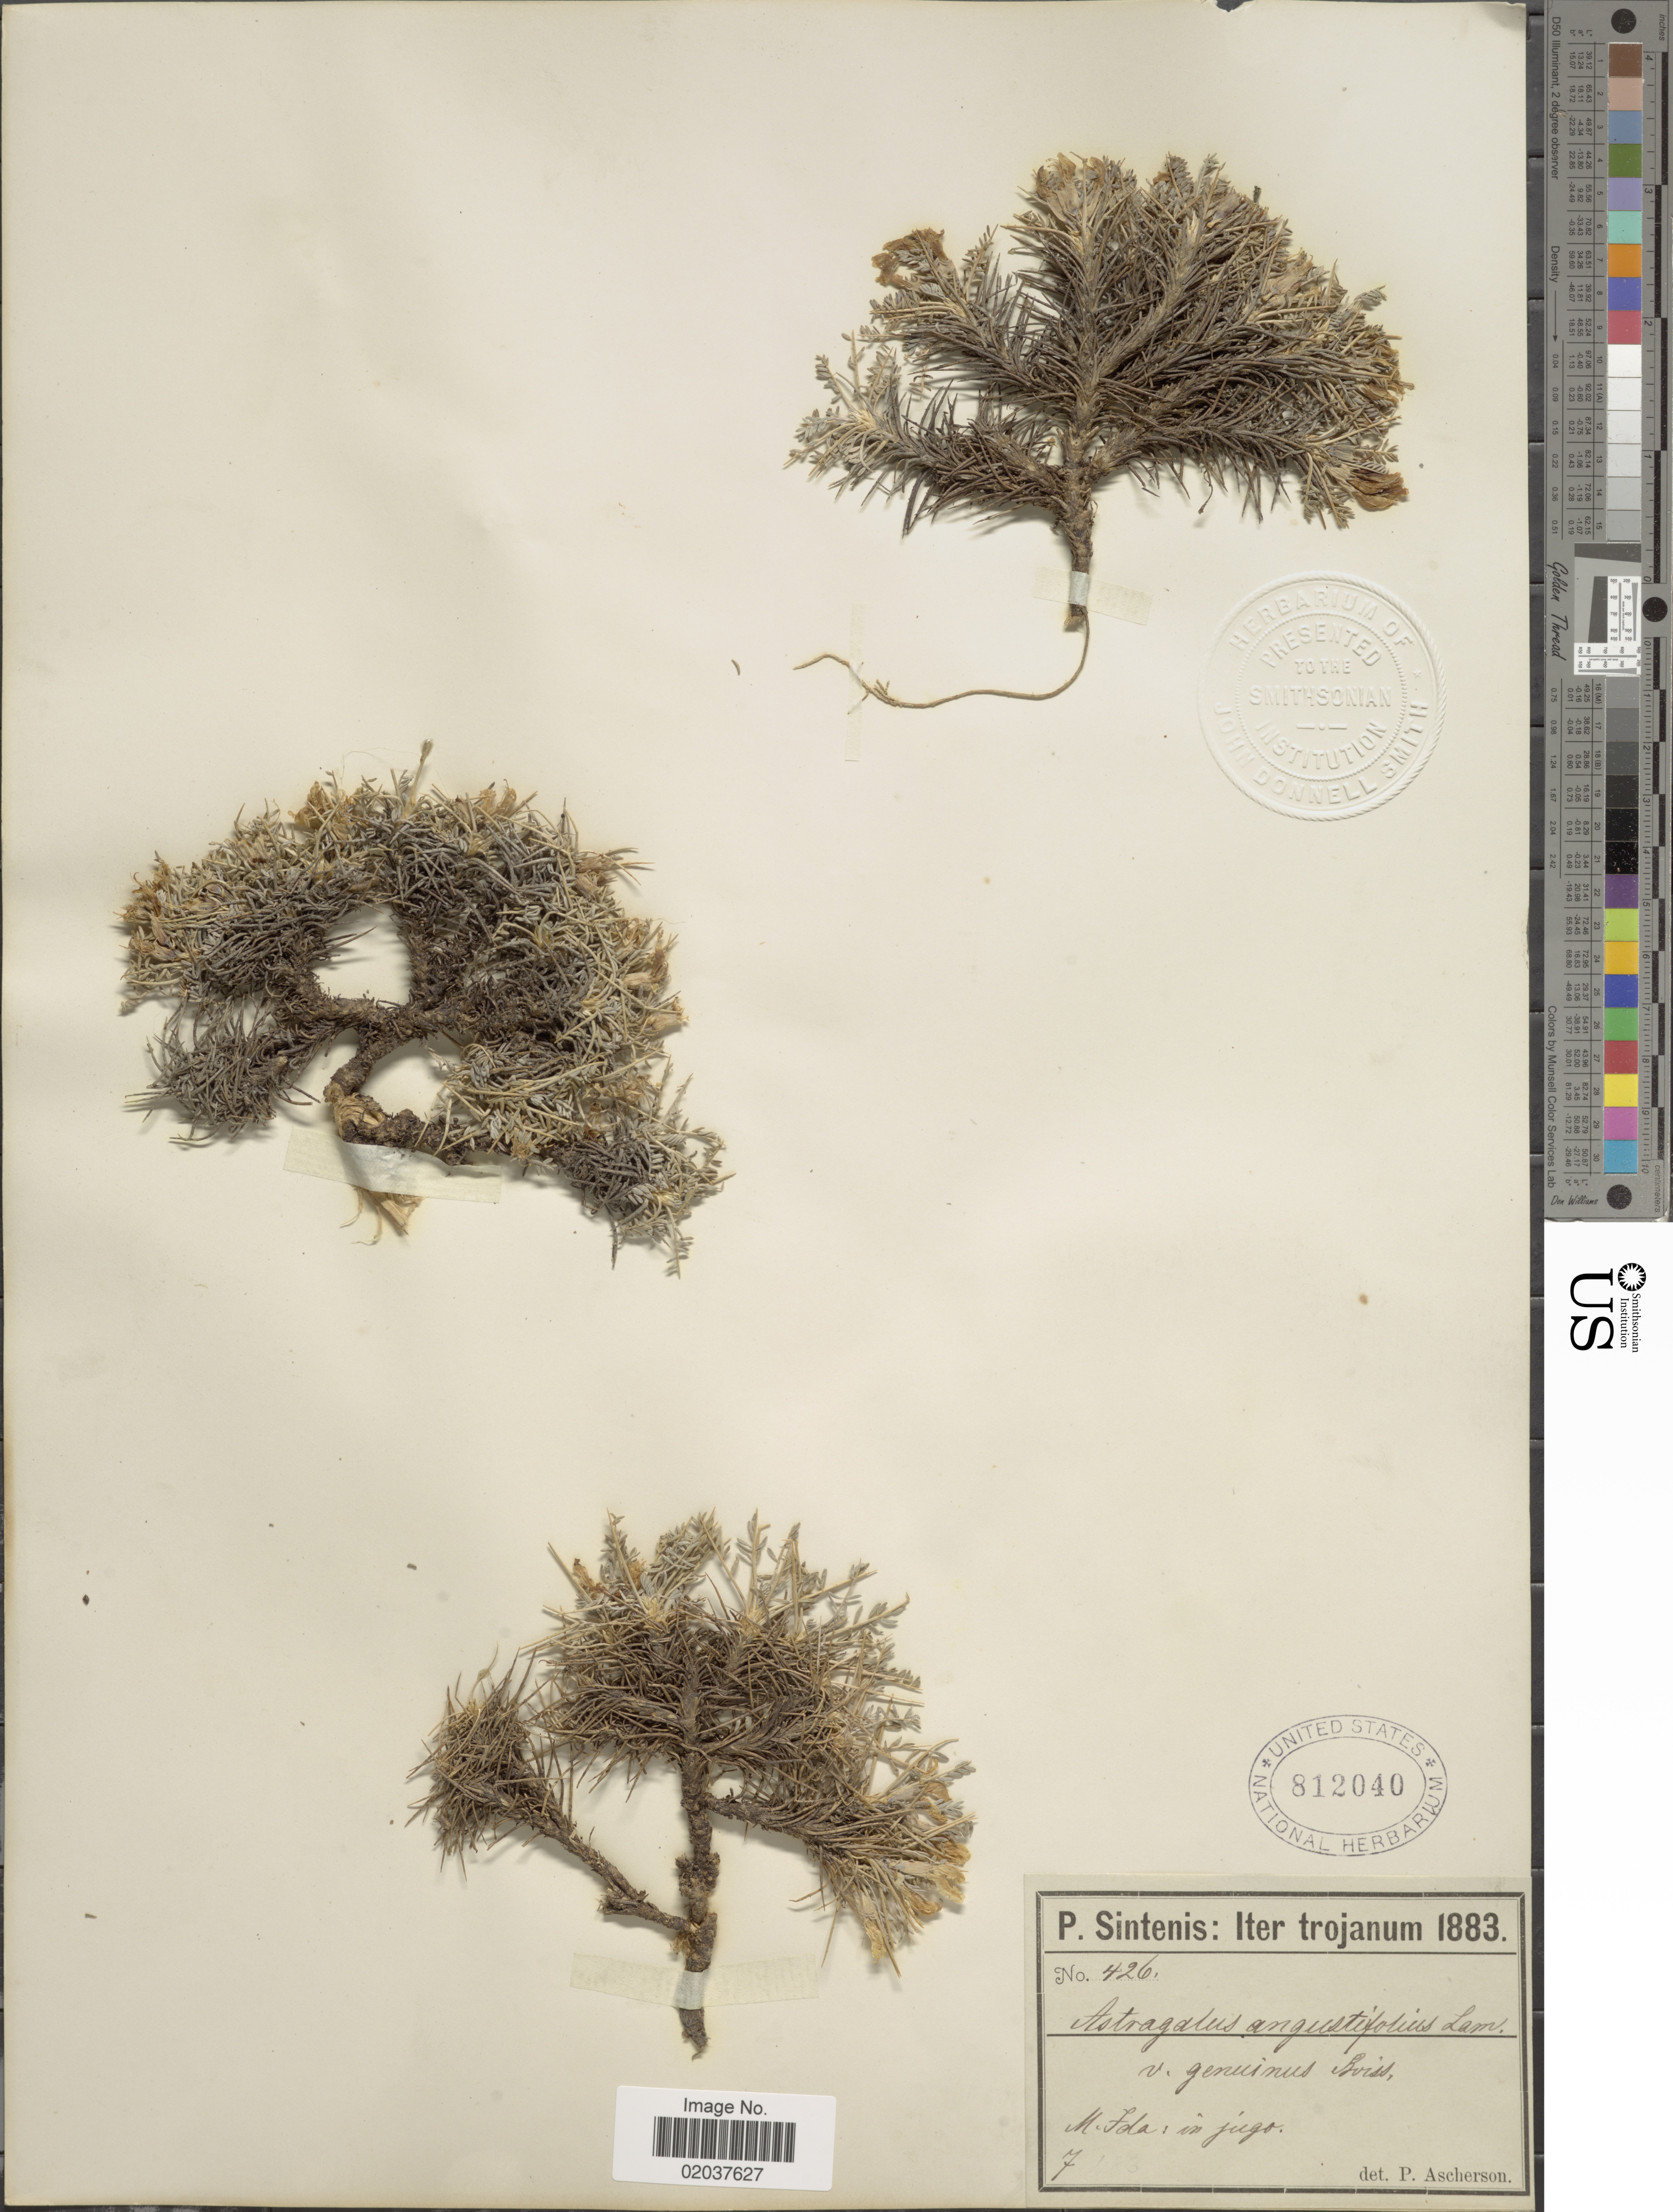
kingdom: Plantae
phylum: Tracheophyta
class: Magnoliopsida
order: Fabales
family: Fabaceae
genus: Astragalus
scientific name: Astragalus angustifolius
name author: Lam.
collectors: P. Sintenis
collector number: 426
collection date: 1883-07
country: Turkey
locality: Iter Trojanum N. Fala: in jugo.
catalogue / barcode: US 812040